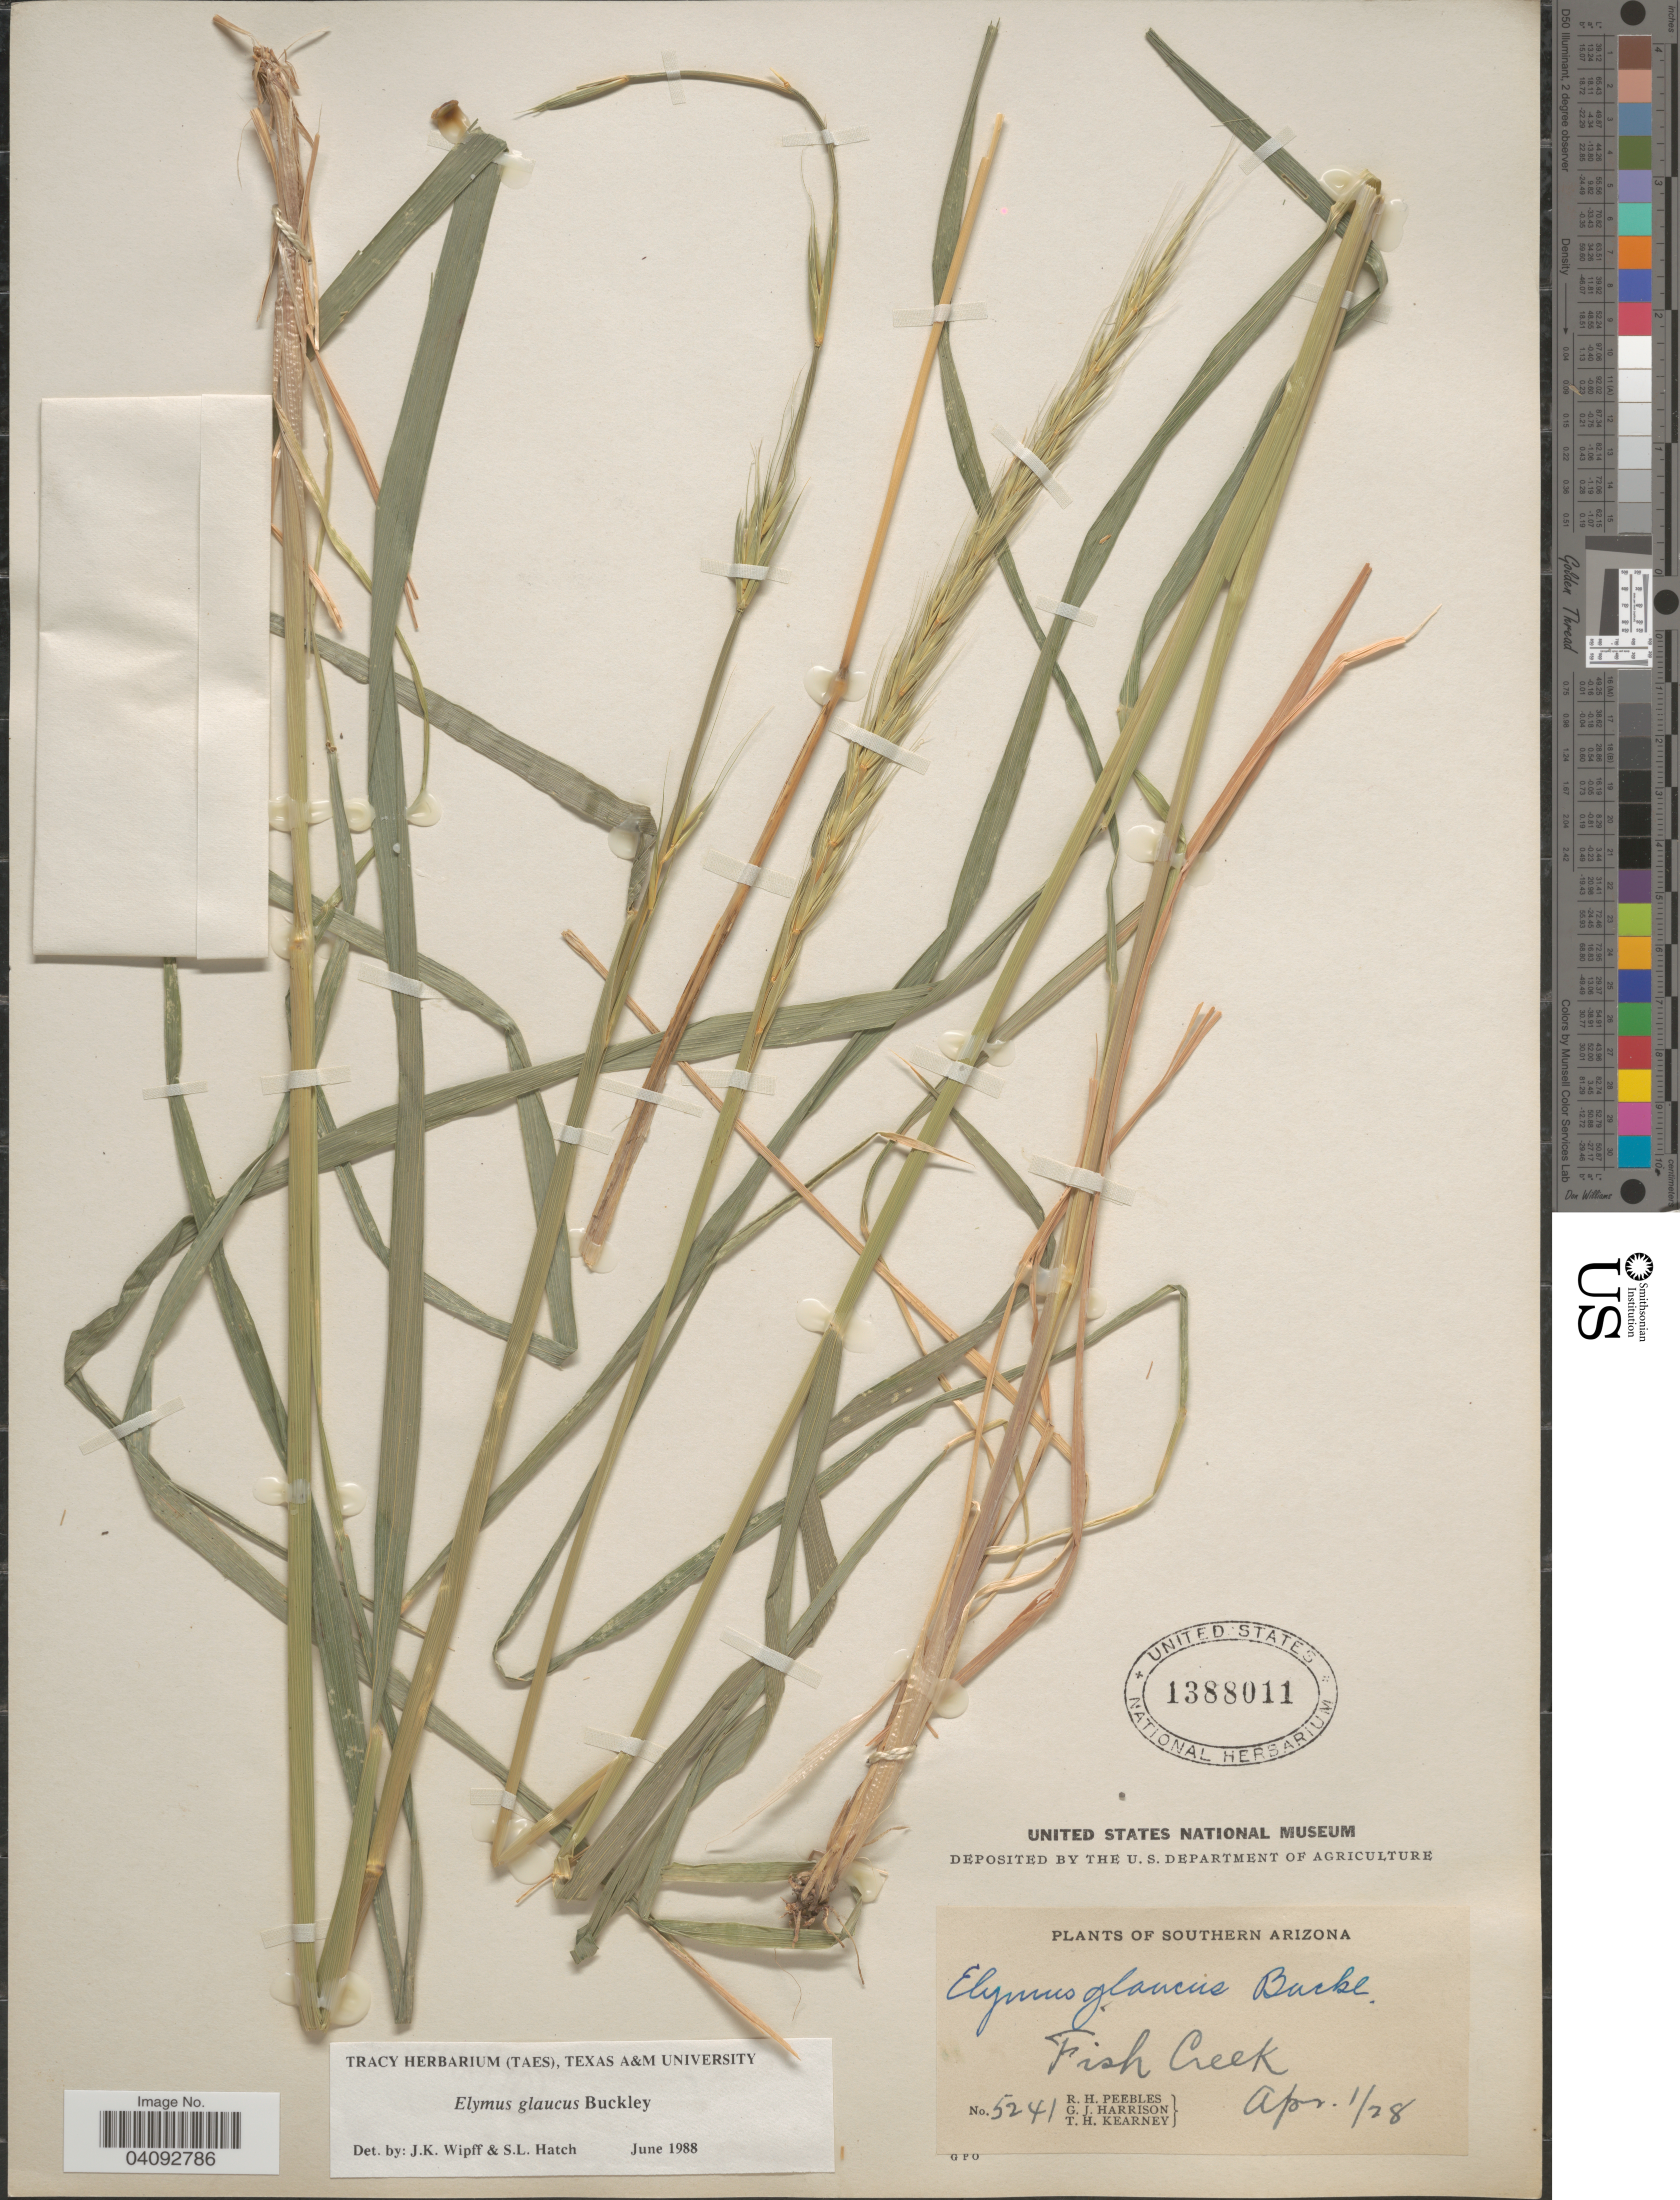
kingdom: Plantae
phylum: Tracheophyta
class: Liliopsida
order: Poales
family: Poaceae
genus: Elymus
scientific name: Elymus glaucus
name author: Buckley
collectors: R. H. Peebles, G. J. Harrison & T. H. Kearney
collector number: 5241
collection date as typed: Transcribed d/m/y: 1/4/28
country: United States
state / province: Arizona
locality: Southern Arizona. Fish Creek.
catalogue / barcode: US 1388011